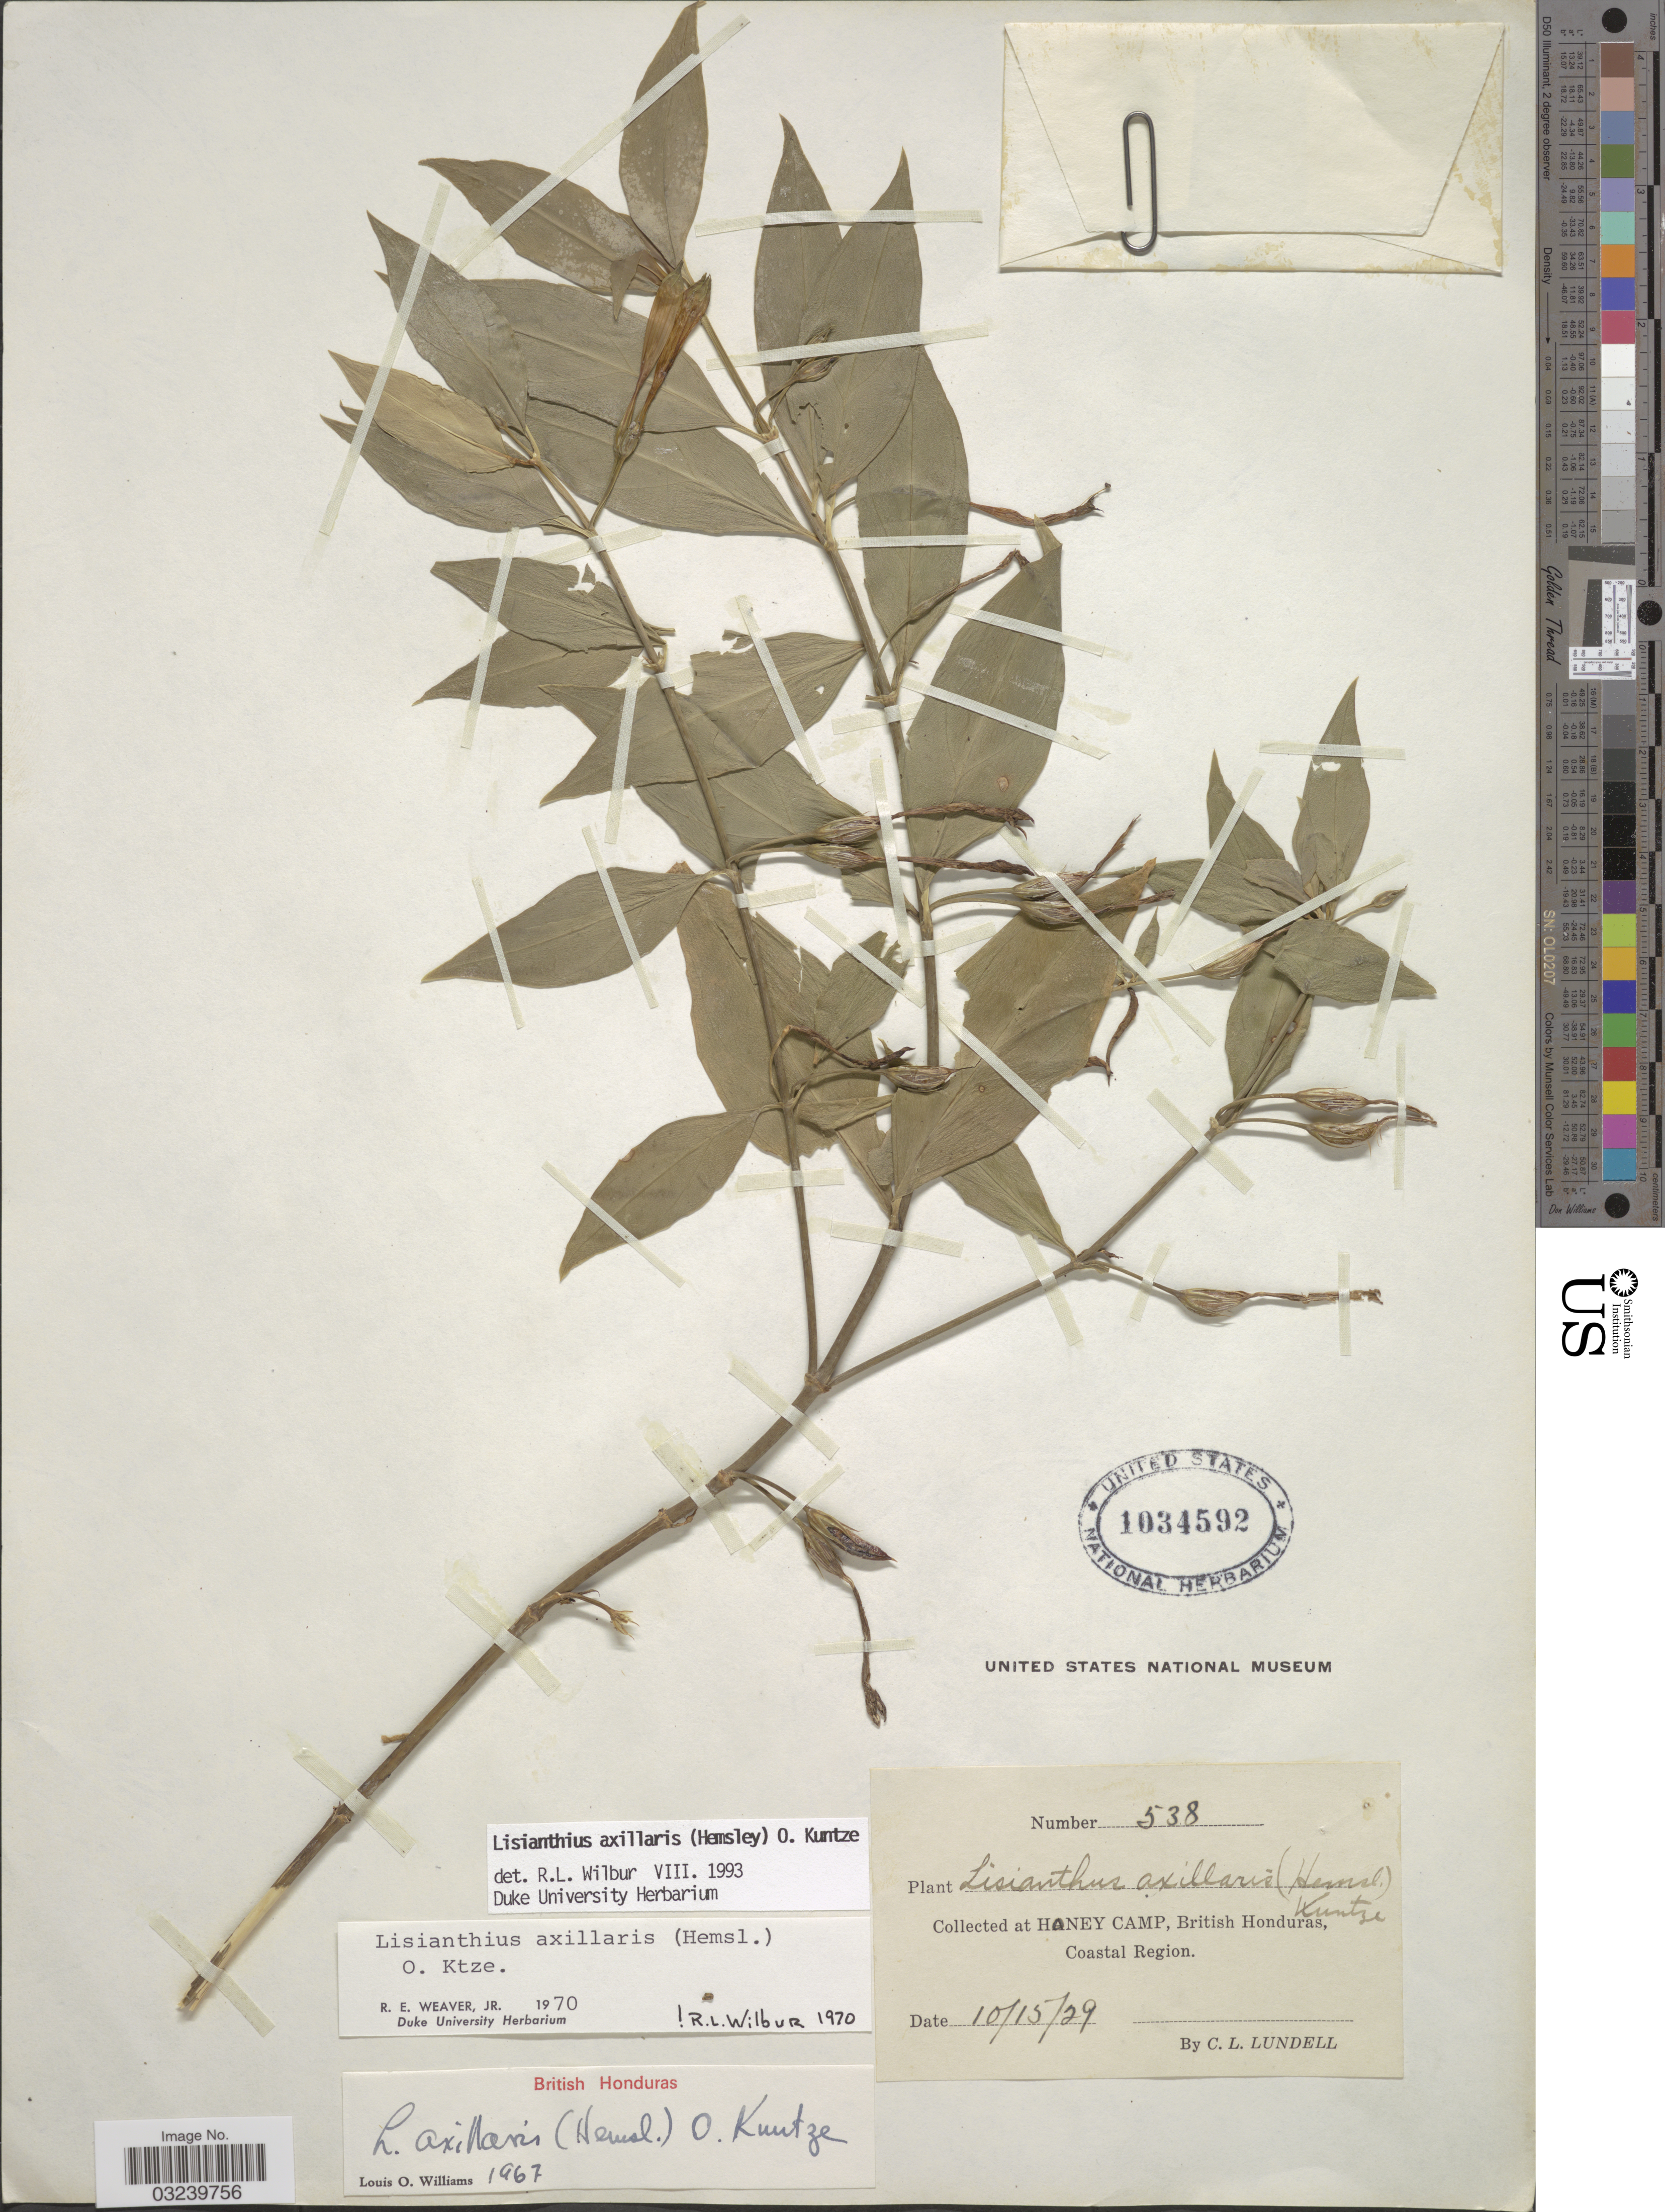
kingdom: Plantae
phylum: Tracheophyta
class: Magnoliopsida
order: Gentianales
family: Gentianaceae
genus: Lisianthius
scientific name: Lisianthius axillaris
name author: (Hemsl.) Kuntze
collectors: C. L. Lundell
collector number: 538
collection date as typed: Transcribed d/m/y: 15/10/29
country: Belize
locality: Honey Camp, British Honduras, Coastal Region.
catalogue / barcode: US 1034592